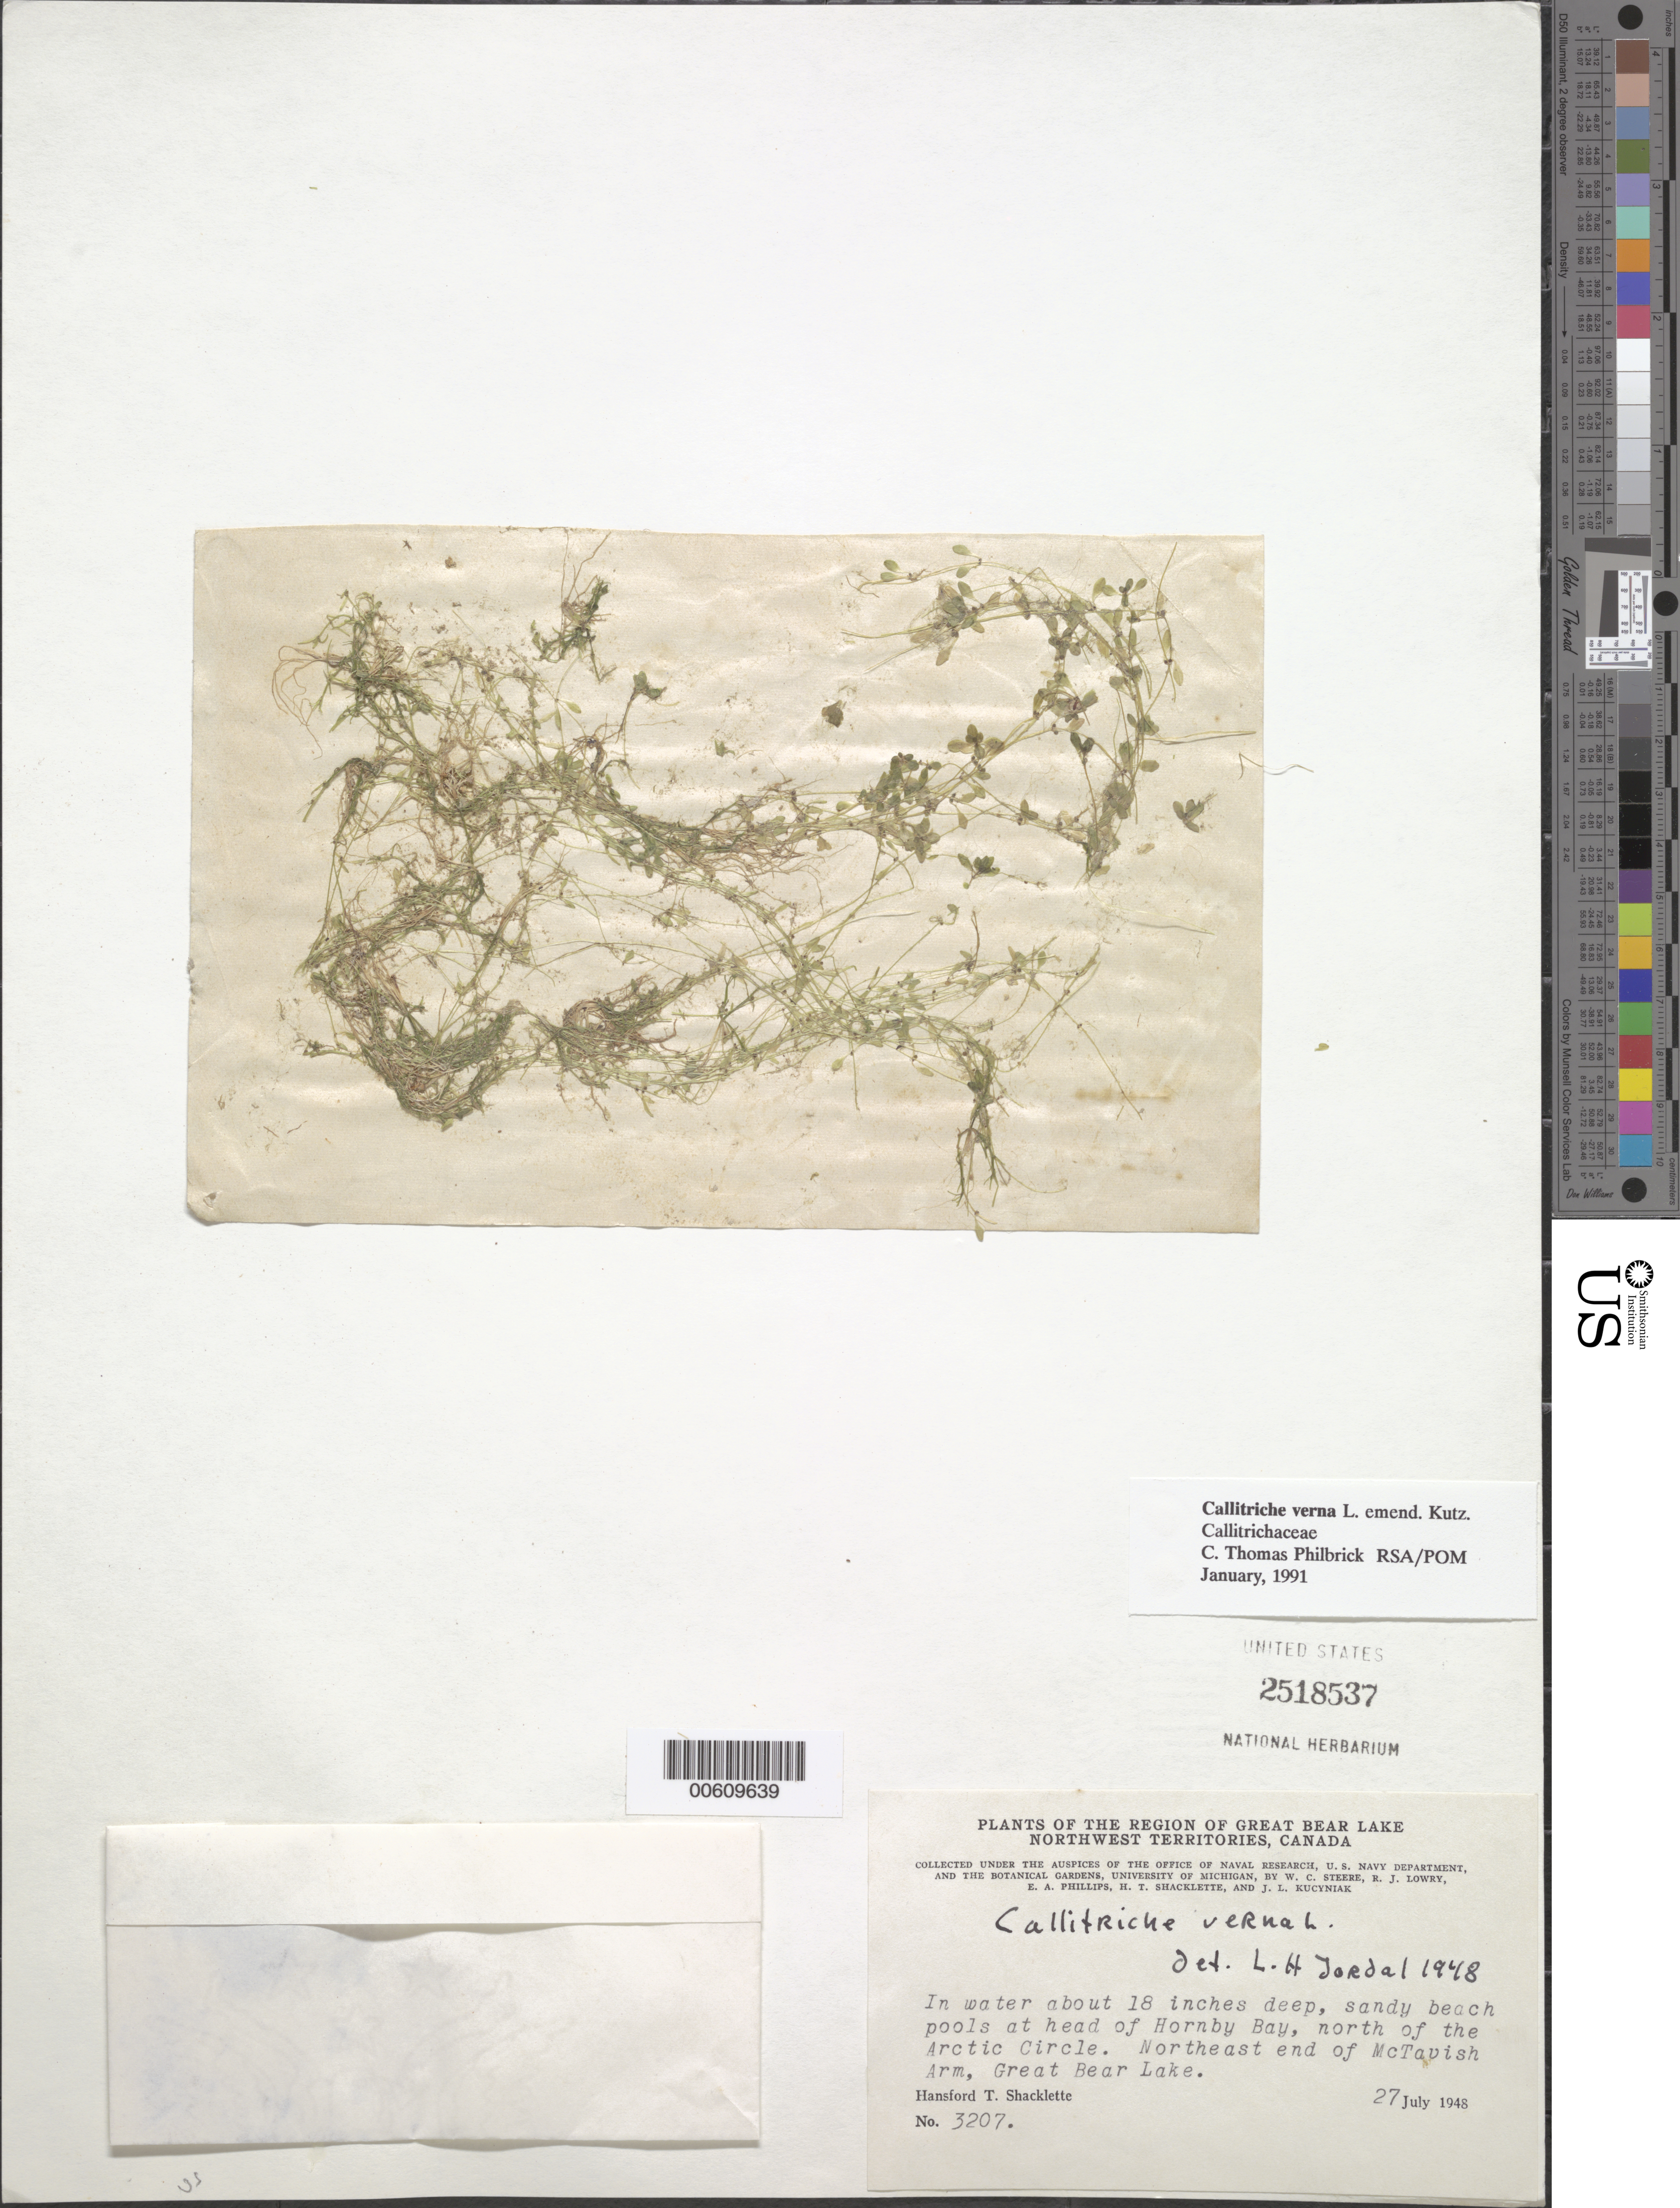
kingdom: Plantae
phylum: Tracheophyta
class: Magnoliopsida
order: Lamiales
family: Plantaginaceae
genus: Callitriche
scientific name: Callitriche verna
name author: L.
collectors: H. Hacklette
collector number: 3207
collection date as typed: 27 Jul 1948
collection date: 1948-07-27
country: Canada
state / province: Northwest Territories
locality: Great Bear Lake, at head of Hornby Bay, north of the Arctic Circle, NE end of McTavish Arm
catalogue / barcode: US 2518537